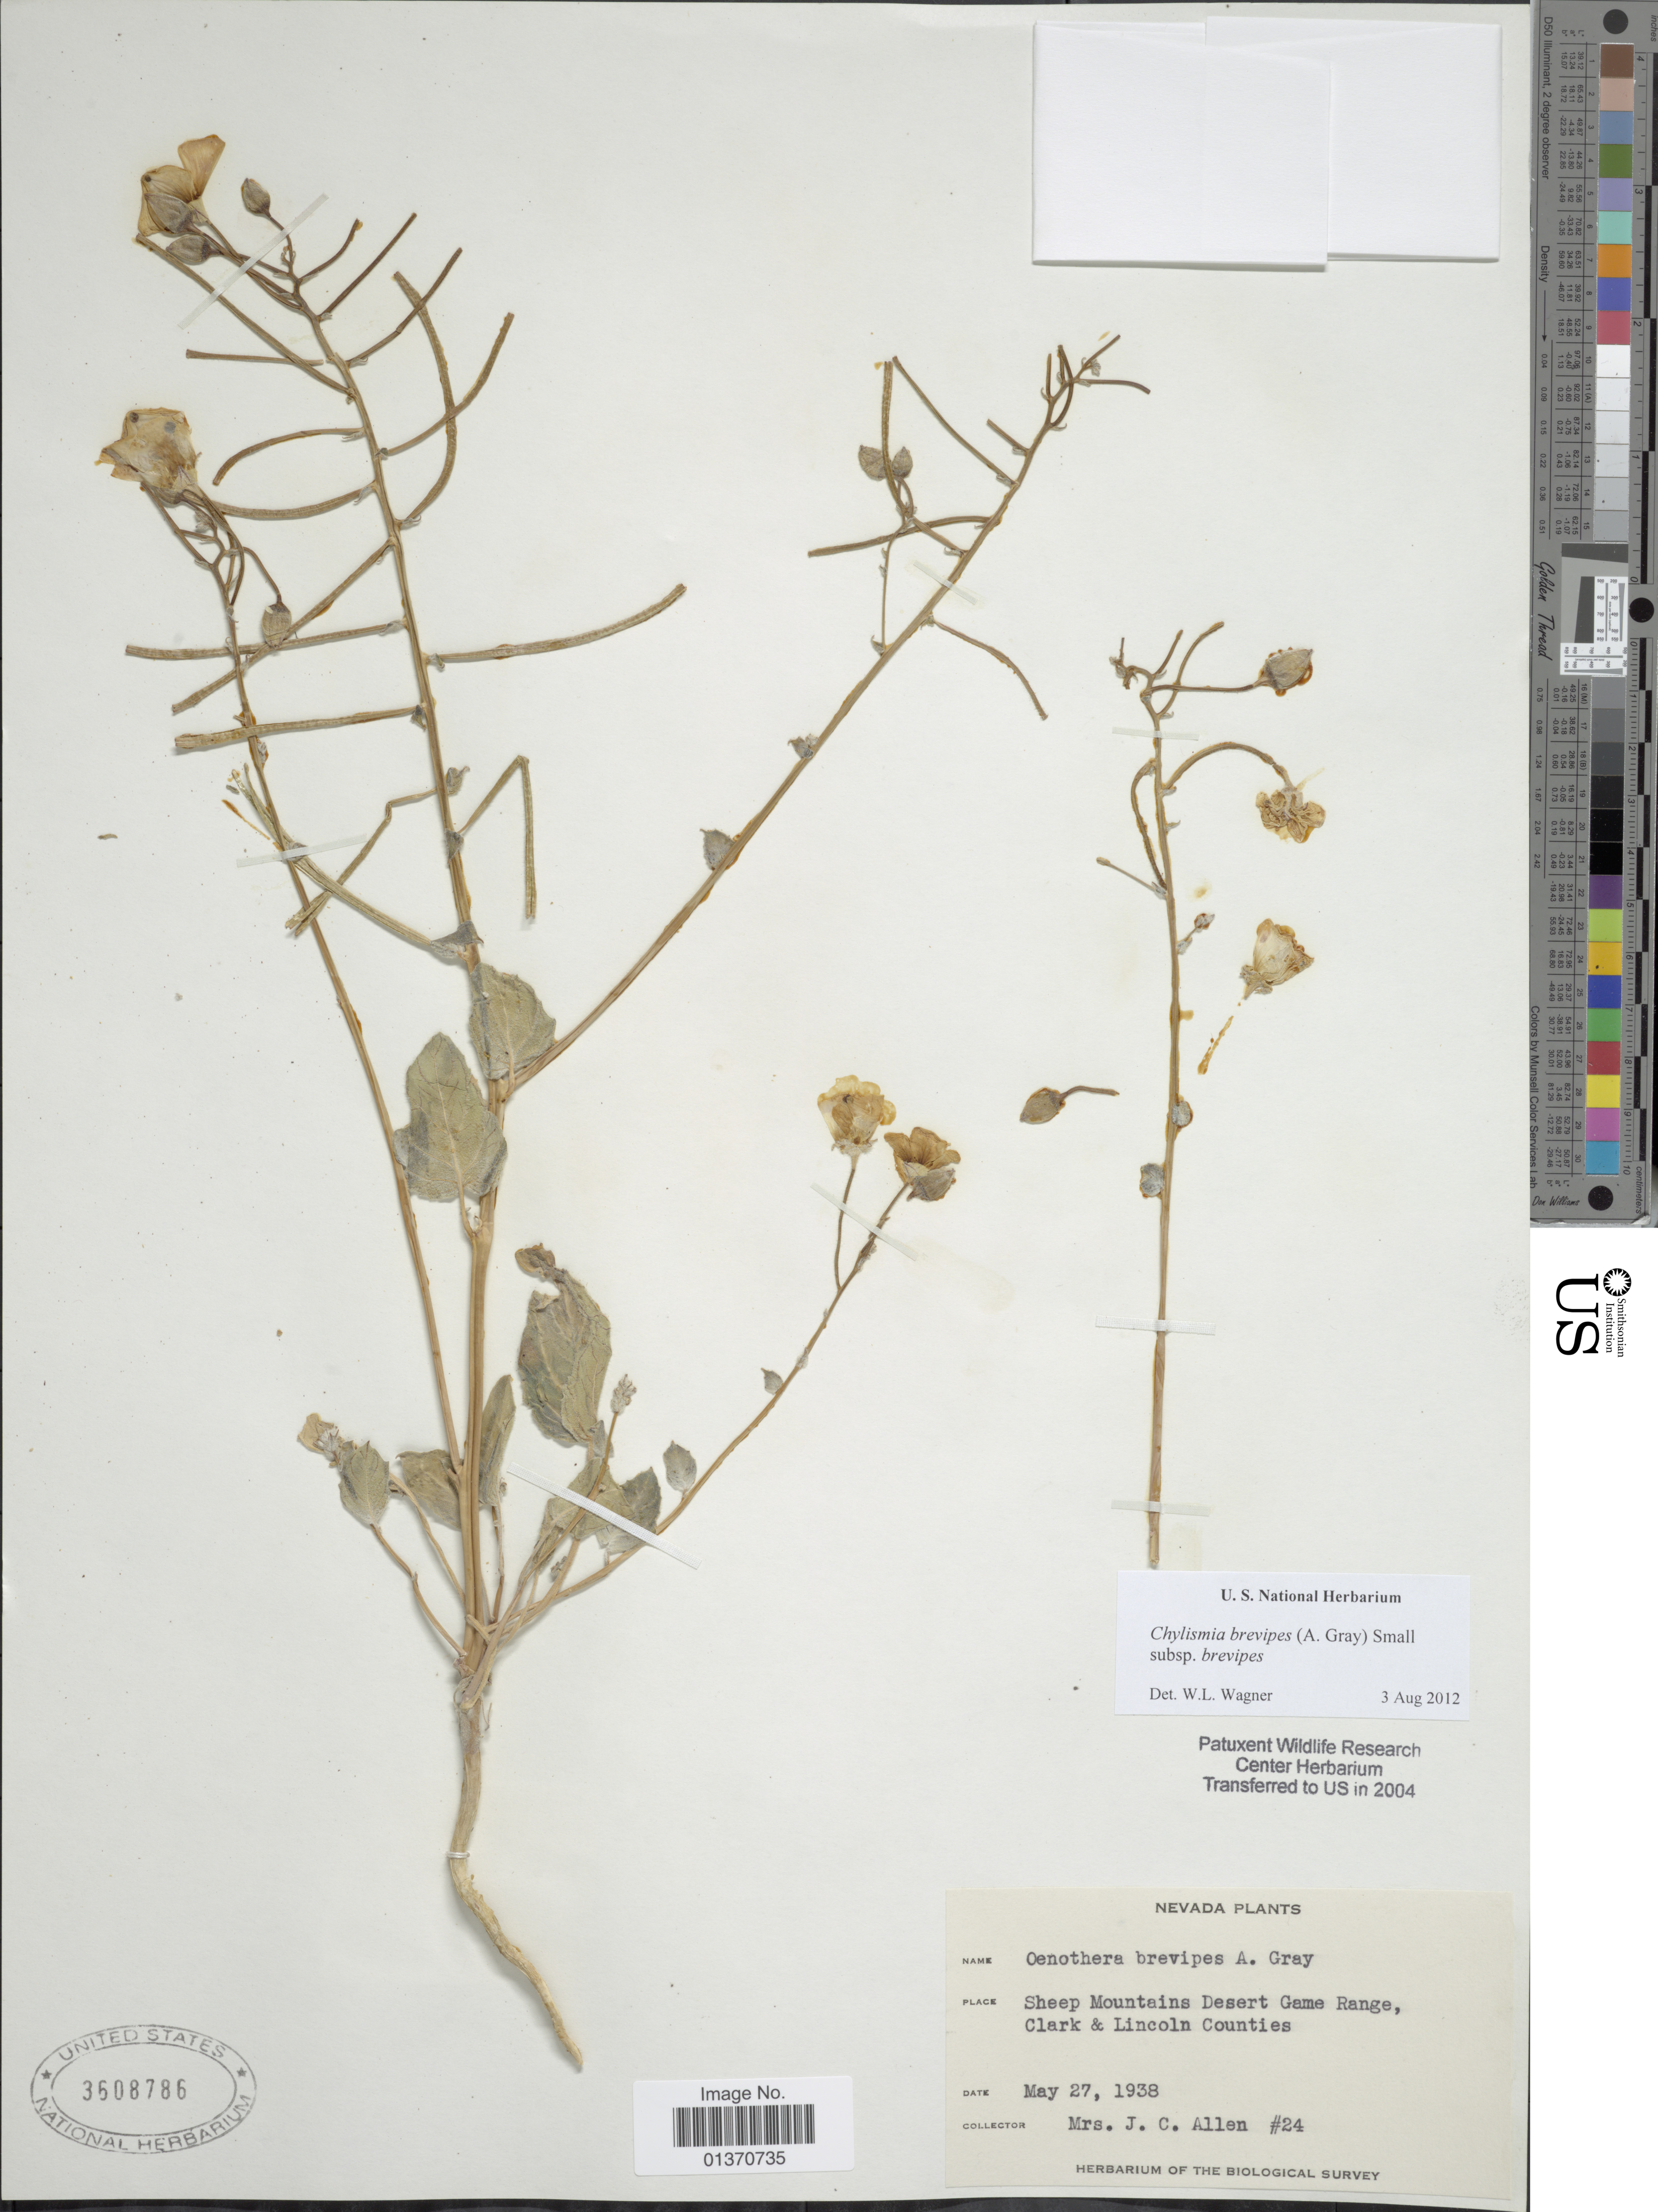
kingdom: Plantae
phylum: Tracheophyta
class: Magnoliopsida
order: Myrtales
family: Onagraceae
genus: Chylismia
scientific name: Chylismia brevipes subsp. brevipes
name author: (A. Gray) Small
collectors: J. C. Allen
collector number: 24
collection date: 1938-05-27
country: United States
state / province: Nevada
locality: Sheep Mountains Desert Game Range, Clark & Lincoln Counties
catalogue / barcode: US 3608786